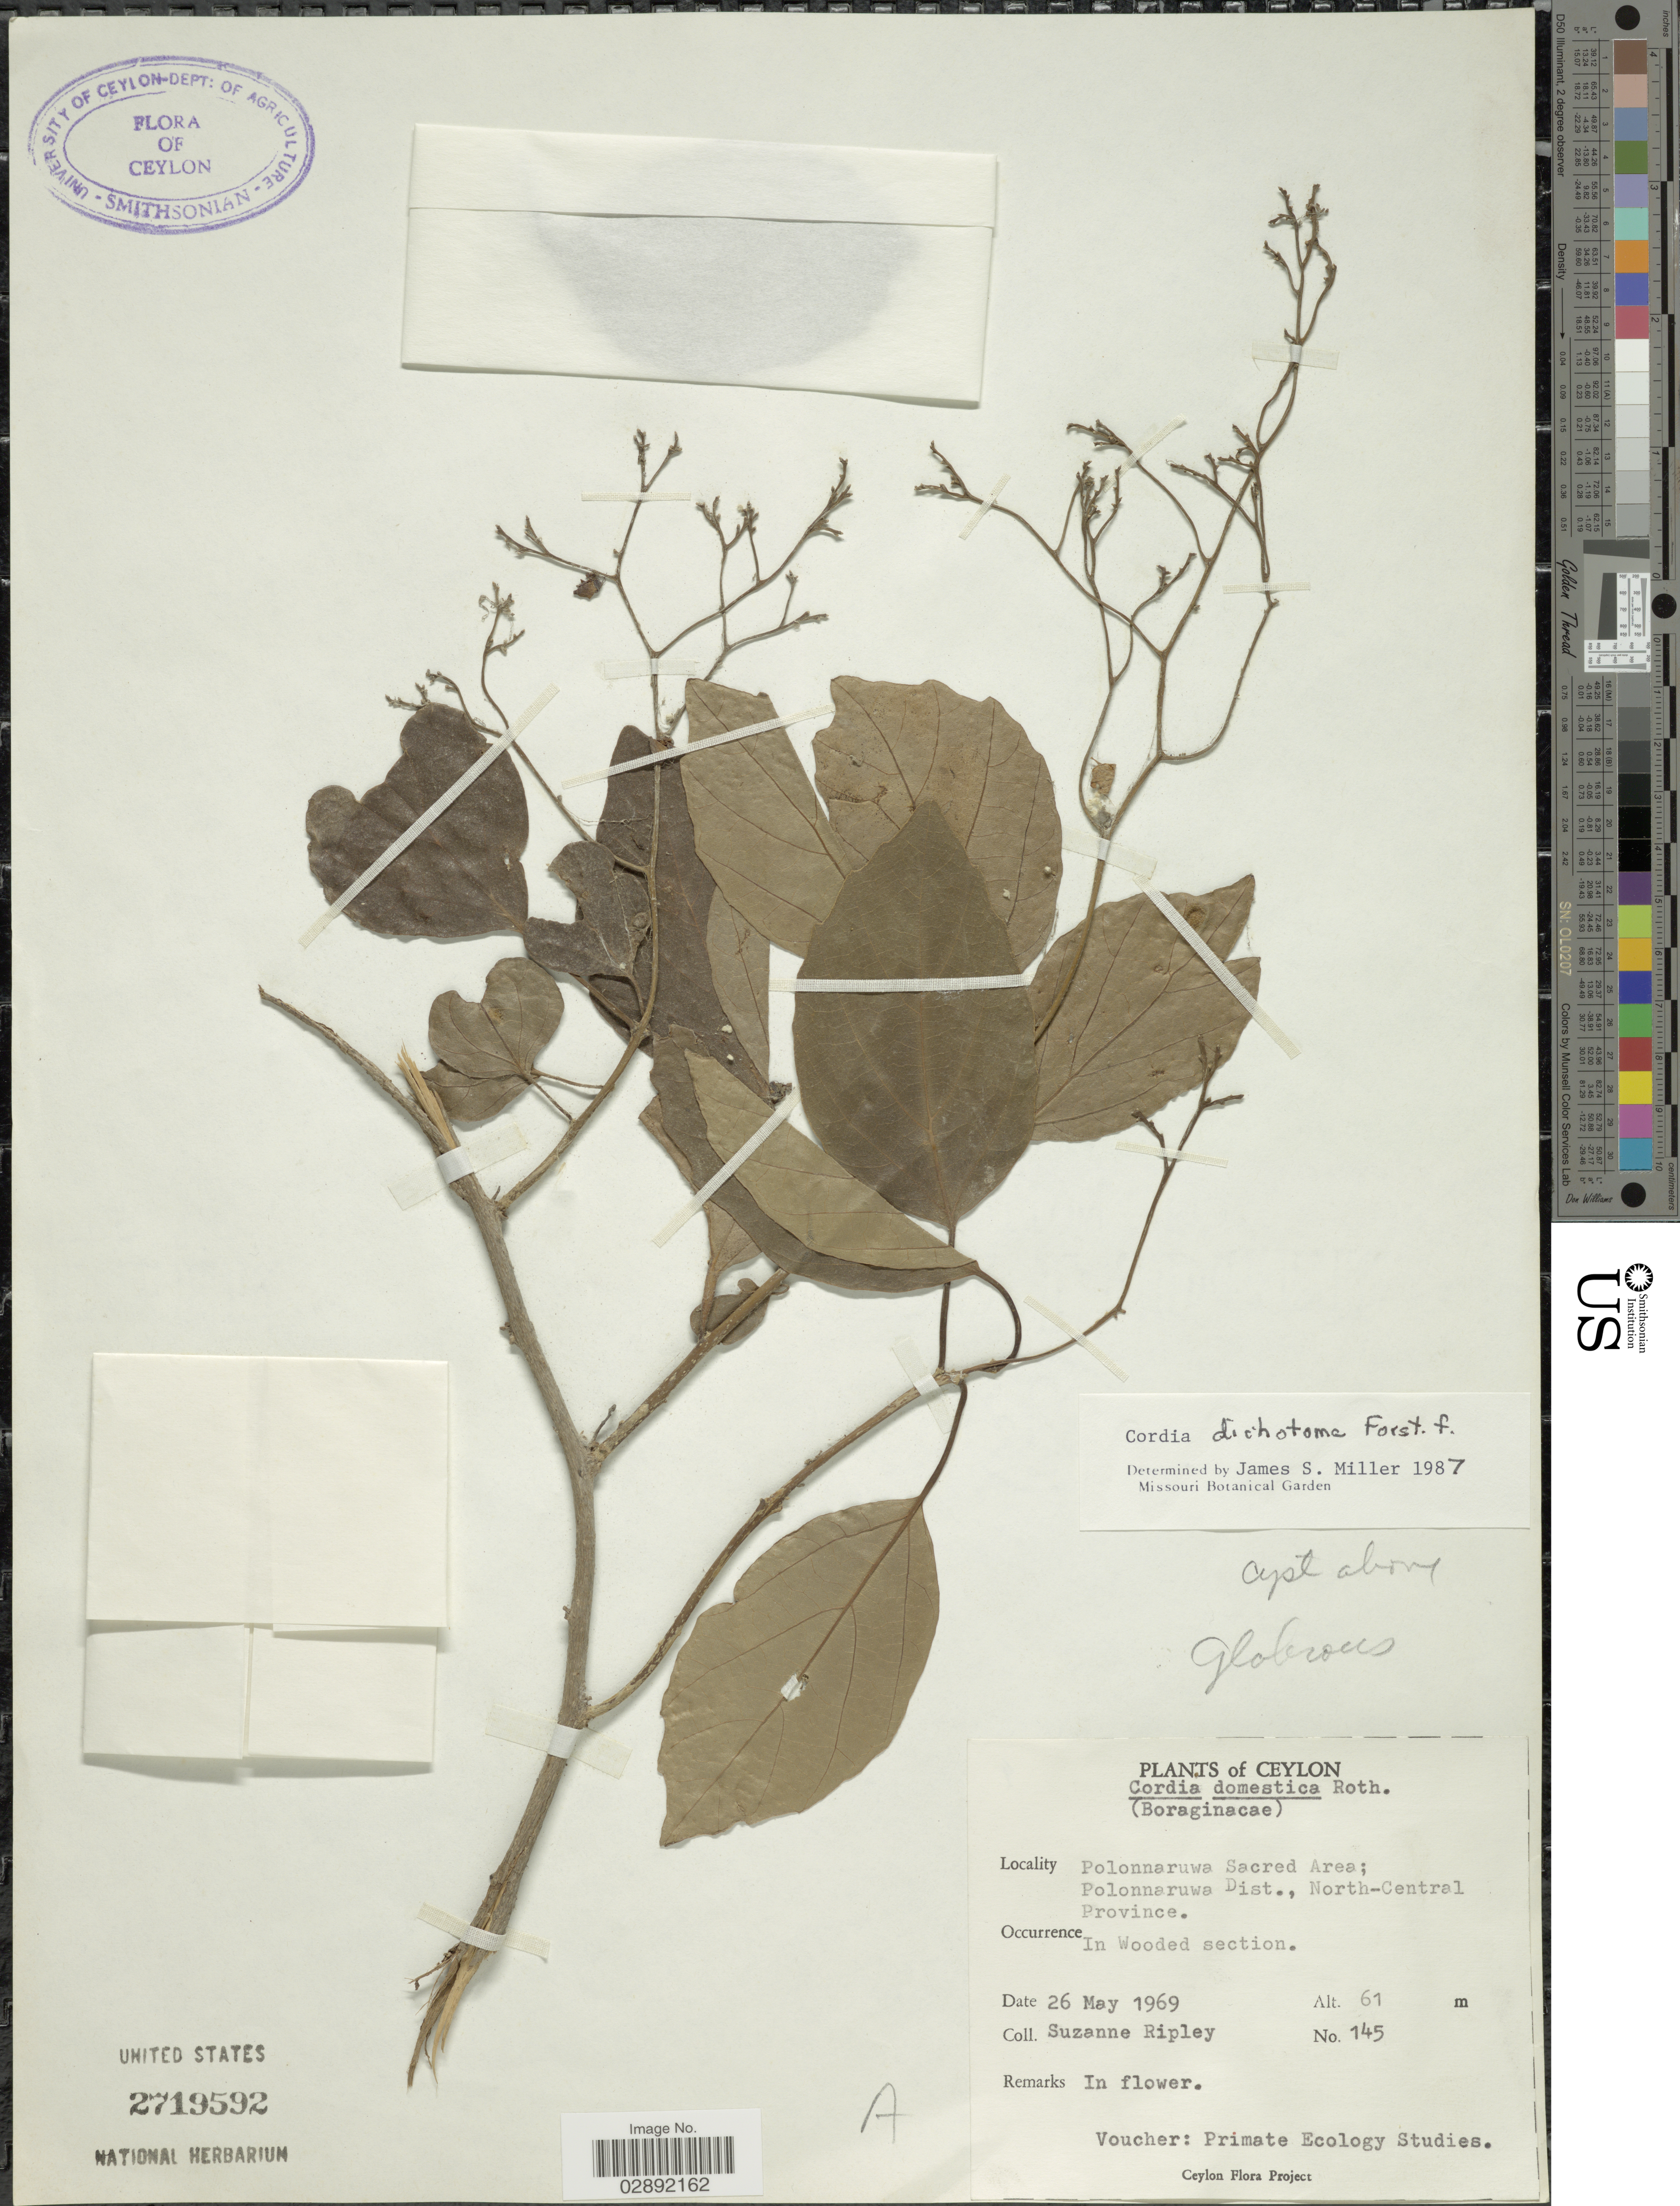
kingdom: Plantae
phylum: Tracheophyta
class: Magnoliopsida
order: Boraginales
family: Cordiaceae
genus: Cordia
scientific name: Cordia dichotoma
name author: G. Forst.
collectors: S. Ripley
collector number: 145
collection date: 1969-05-26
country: Sri Lanka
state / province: North Central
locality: Ceylon. Polonnaruwa Sacred Area; Polonnaruwa Dist.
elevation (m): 61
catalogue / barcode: US 2719592